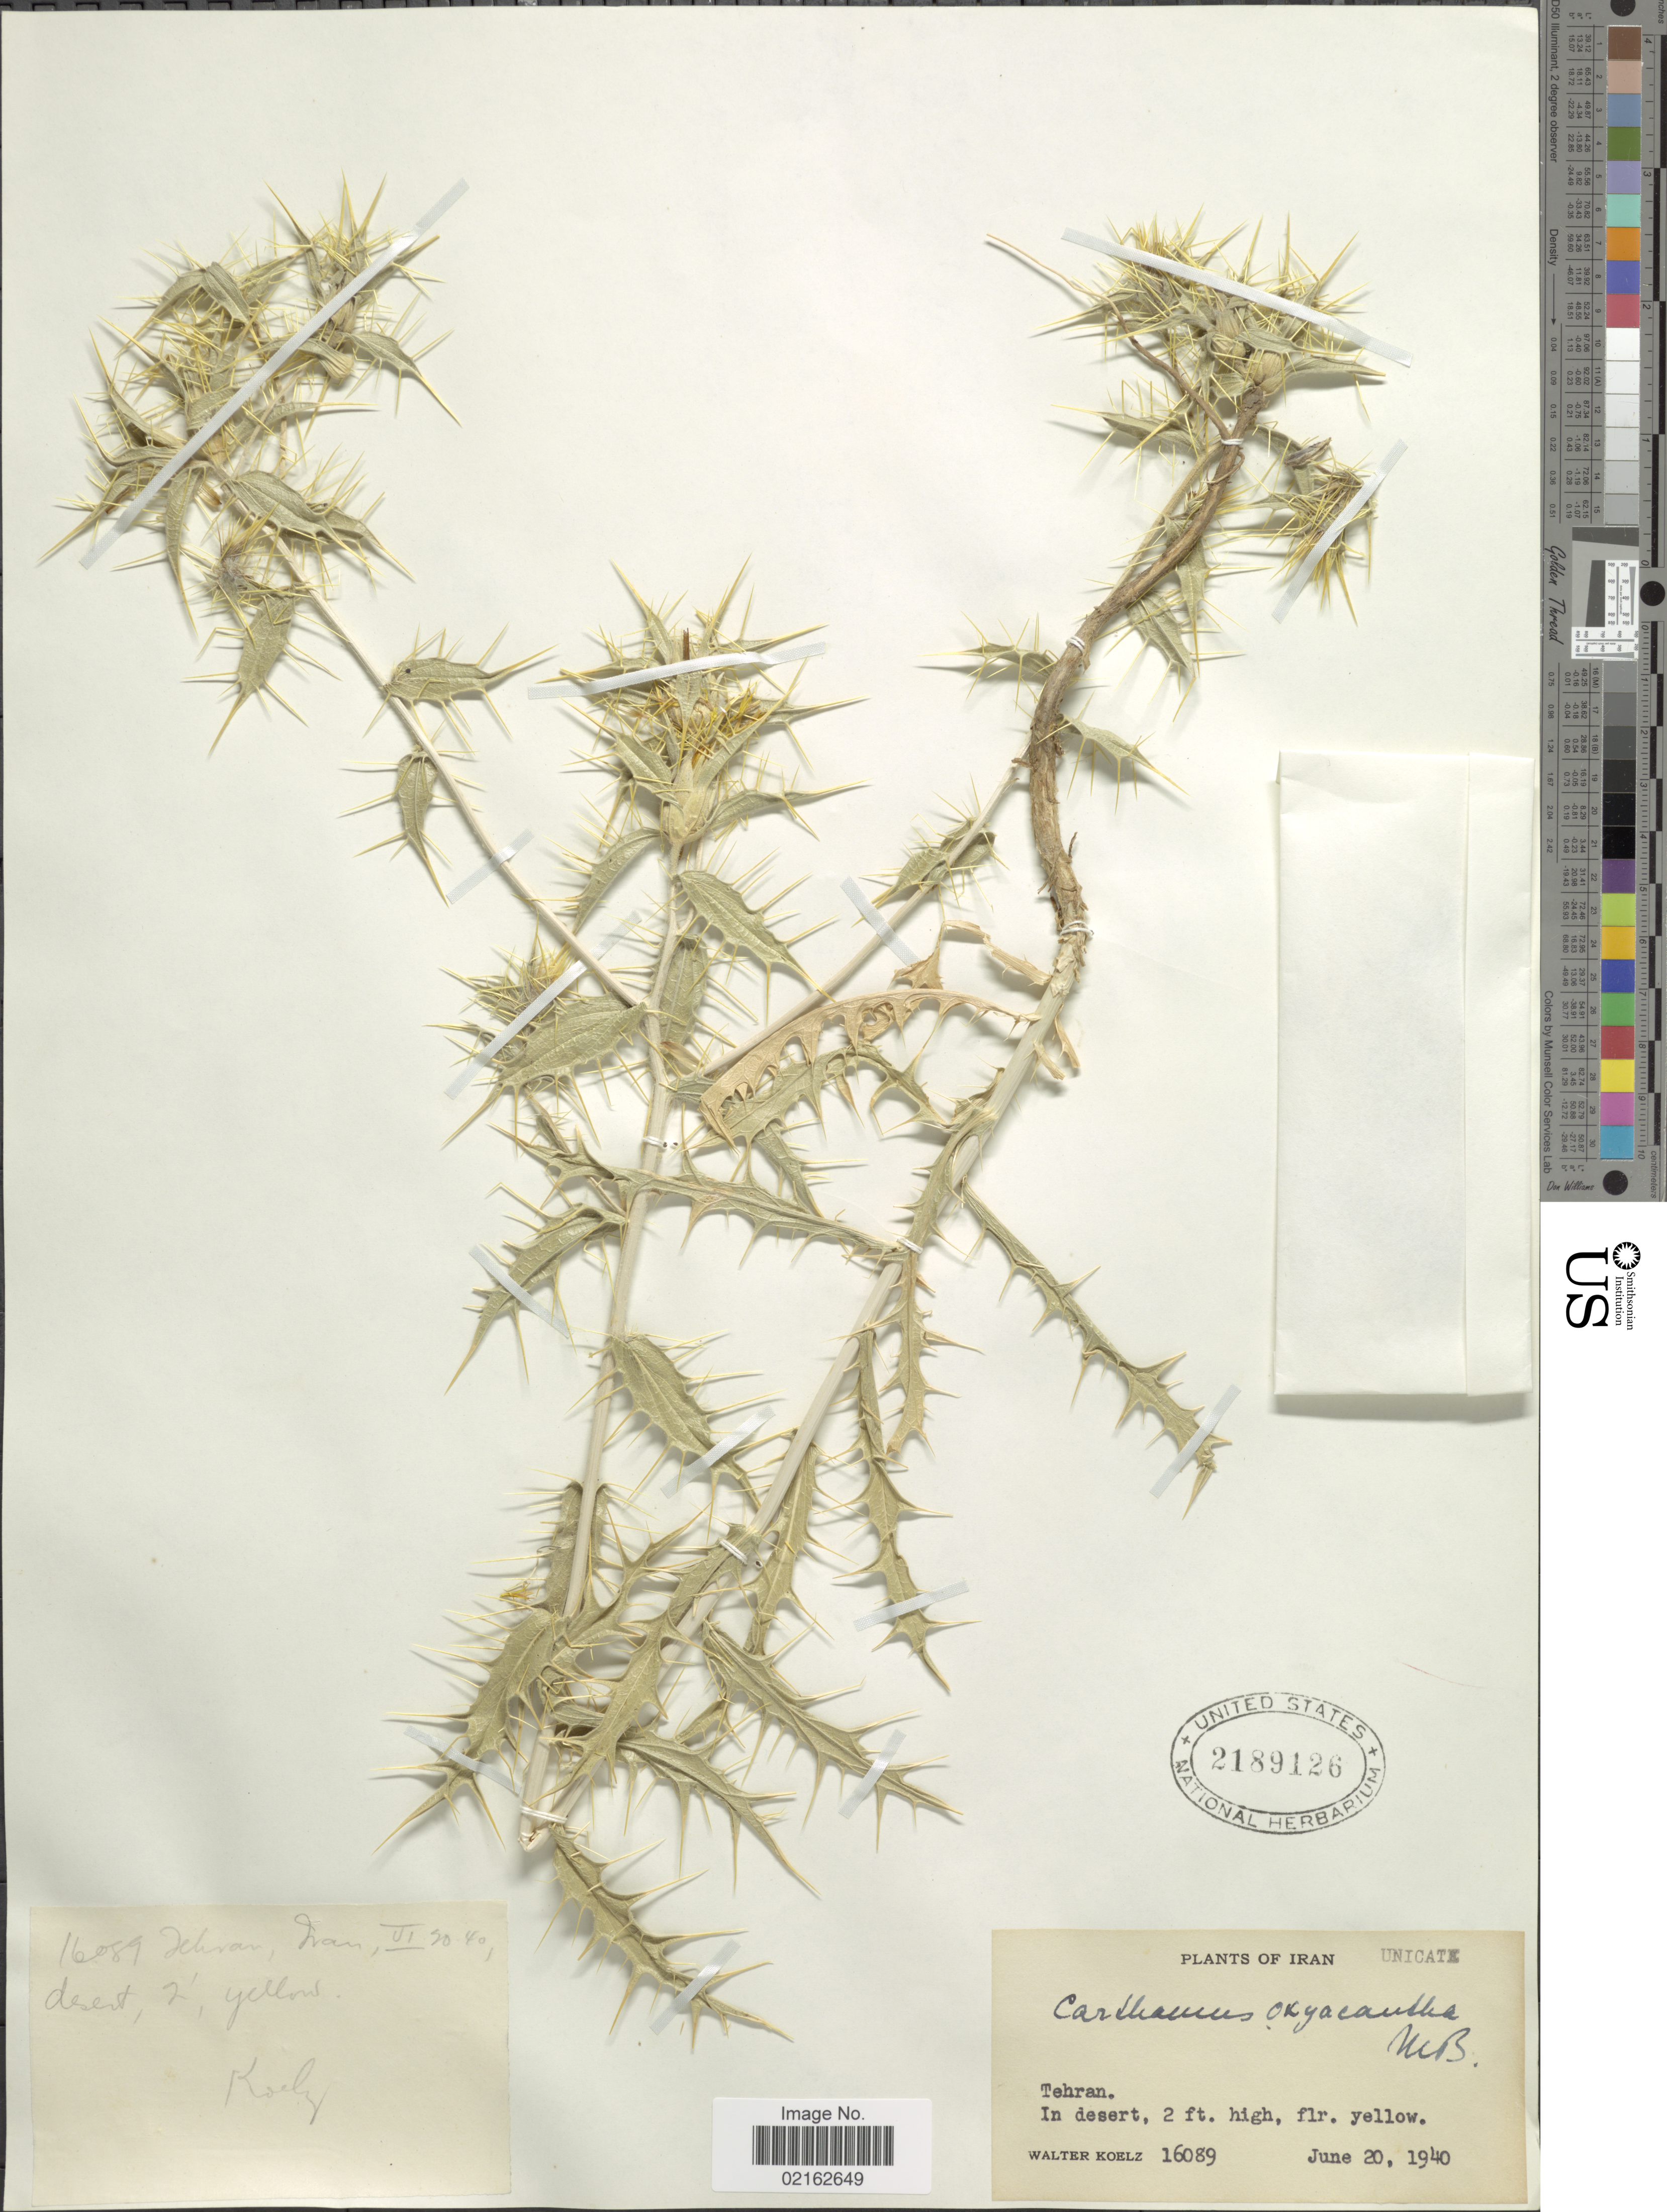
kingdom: Plantae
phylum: Tracheophyta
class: Magnoliopsida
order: Asterales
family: Asteraceae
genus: Carthamus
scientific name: Carthamus oxyacantha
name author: M. Bieb.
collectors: W. N. Koelz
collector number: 16089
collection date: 1940-06-20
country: Iran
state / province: Tehran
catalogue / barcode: US 2189126